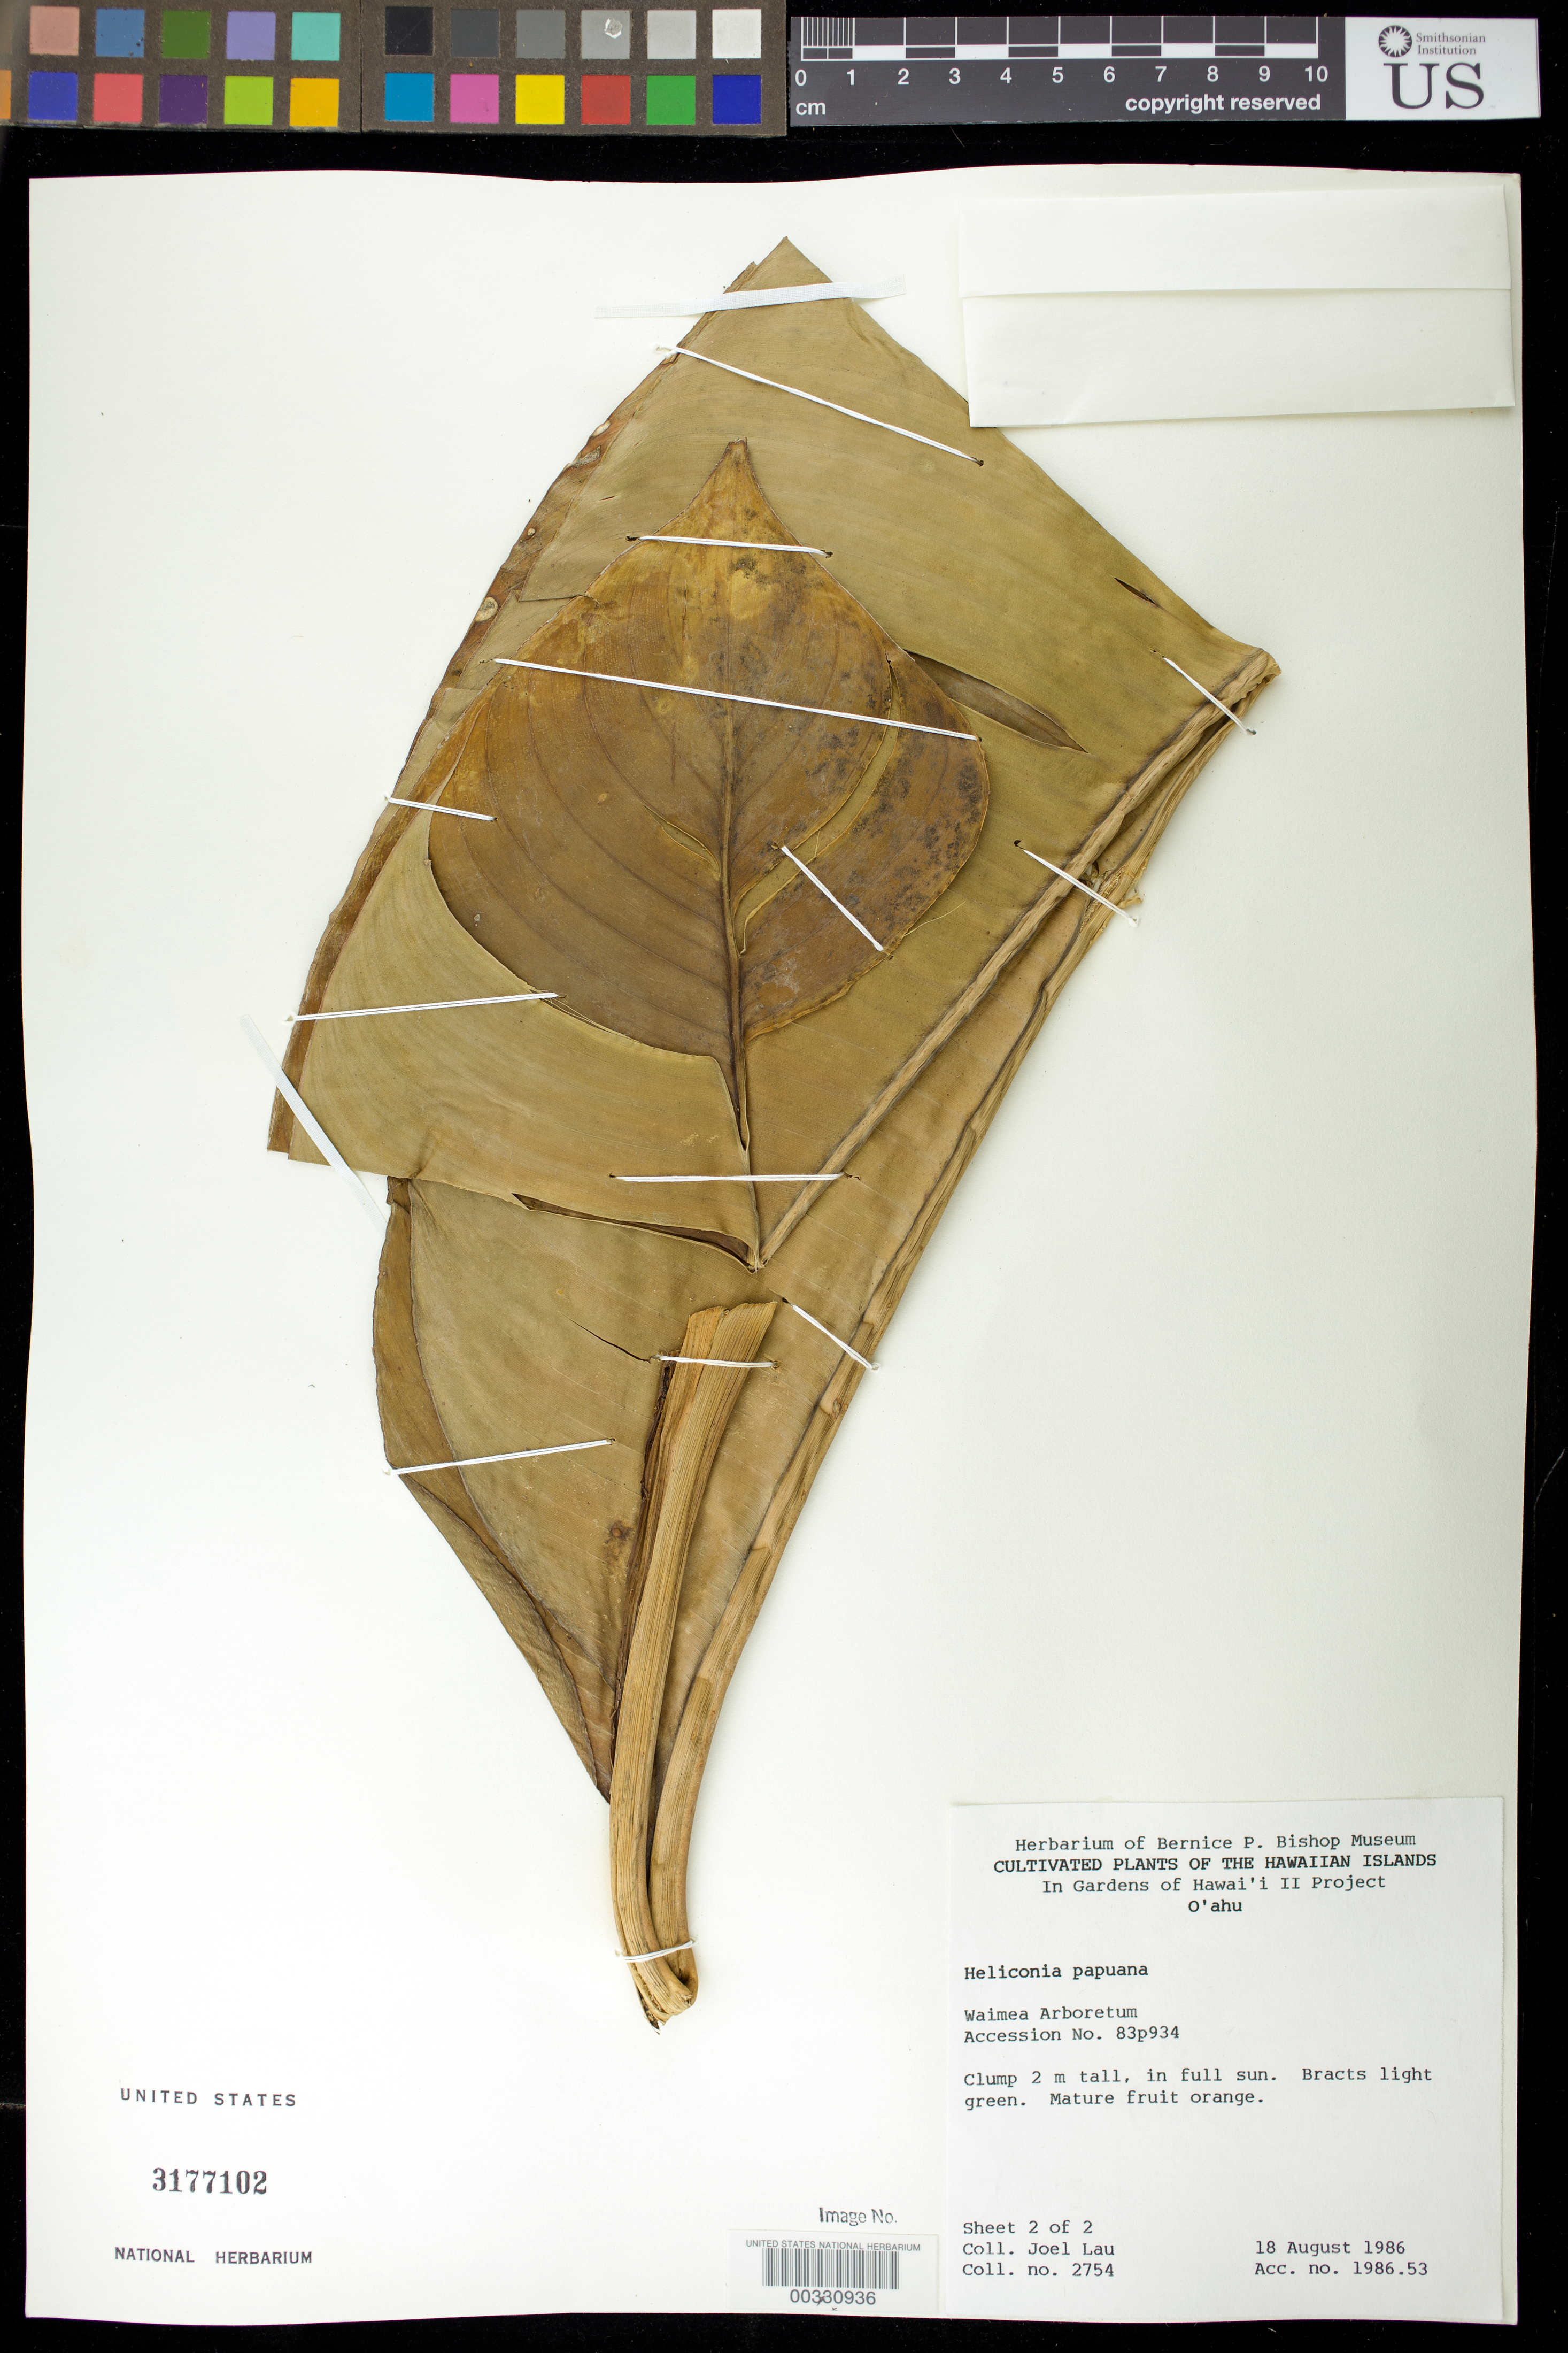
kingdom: Plantae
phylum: Tracheophyta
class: Liliopsida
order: Zingiberales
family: Heliconiaceae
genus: Heliconia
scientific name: Heliconia papuana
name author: W.J. Kress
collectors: J. Lau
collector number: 2754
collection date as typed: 18 Aug 1986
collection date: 1986-08-18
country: United States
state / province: Florida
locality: Southern Florida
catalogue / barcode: US 3177102